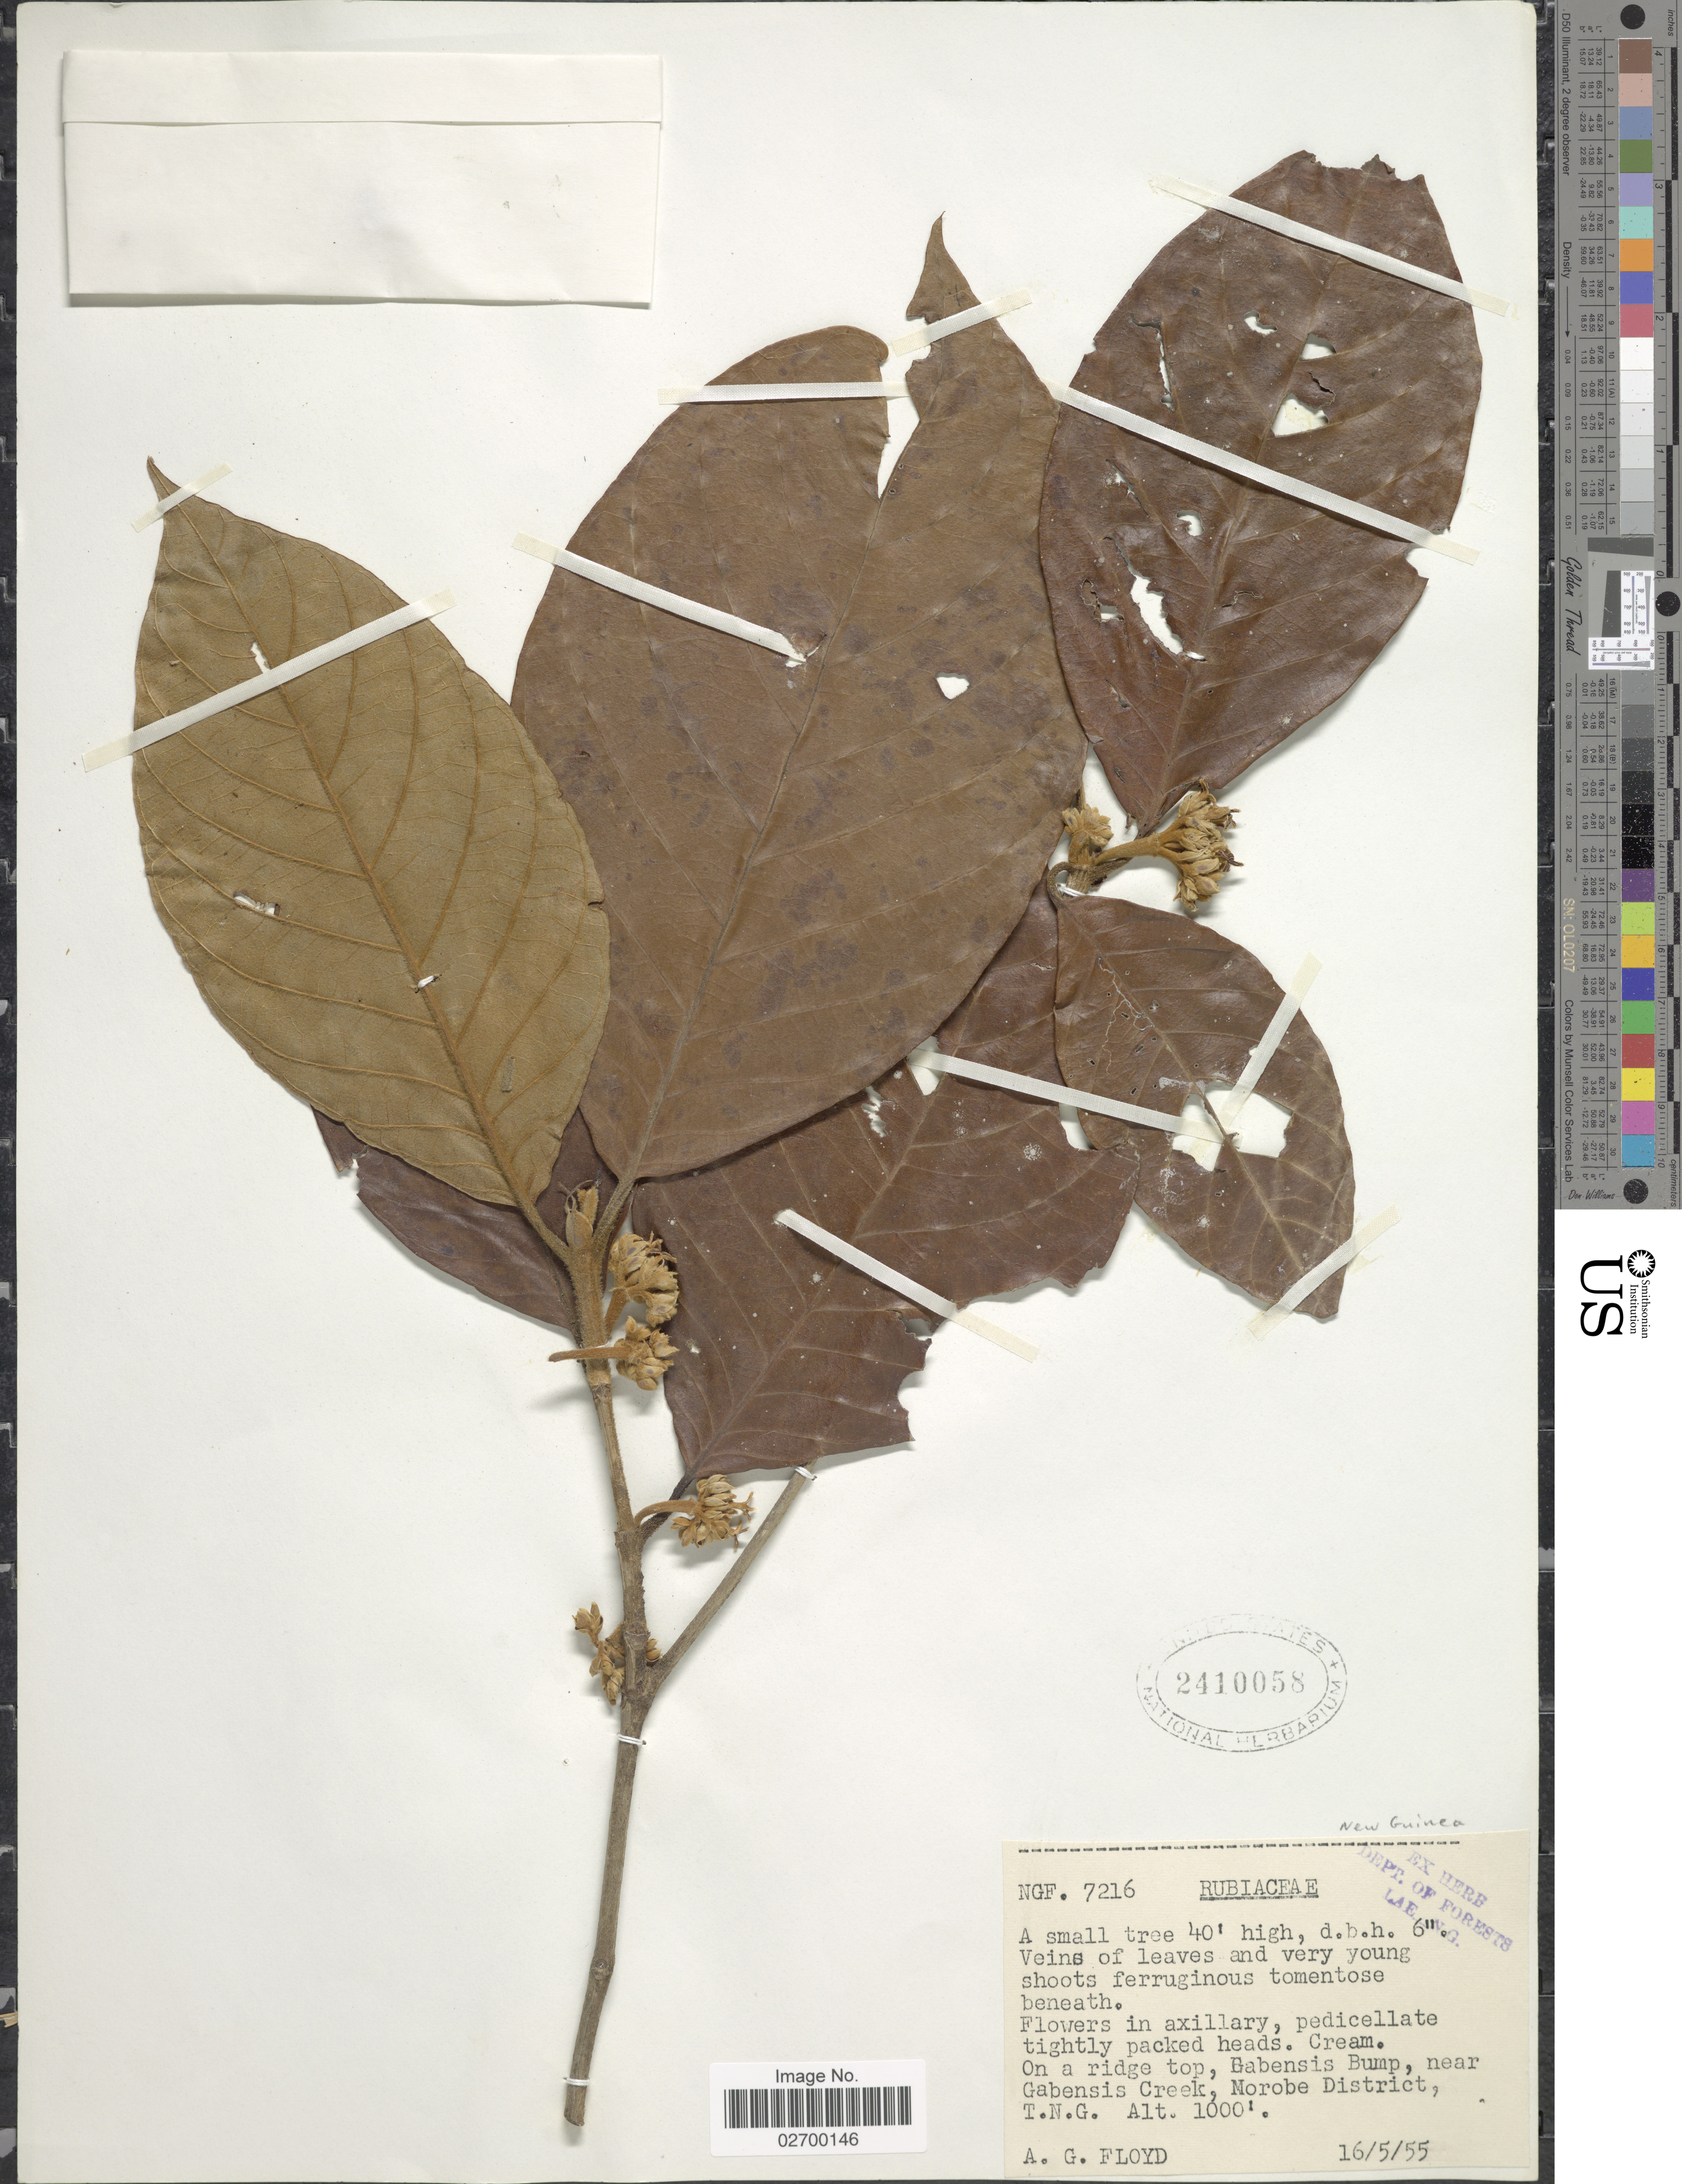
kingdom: Plantae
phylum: Tracheophyta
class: Magnoliopsida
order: Gentianales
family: Rubiaceae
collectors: A. G. Floyd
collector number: NGF 7216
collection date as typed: Transcribed d/m/y: 16/5/55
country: Papua New Guinea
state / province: Morobe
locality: Gabensis Bump, near Gabensis Creek, T.N.G.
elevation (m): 305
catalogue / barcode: US 2410058